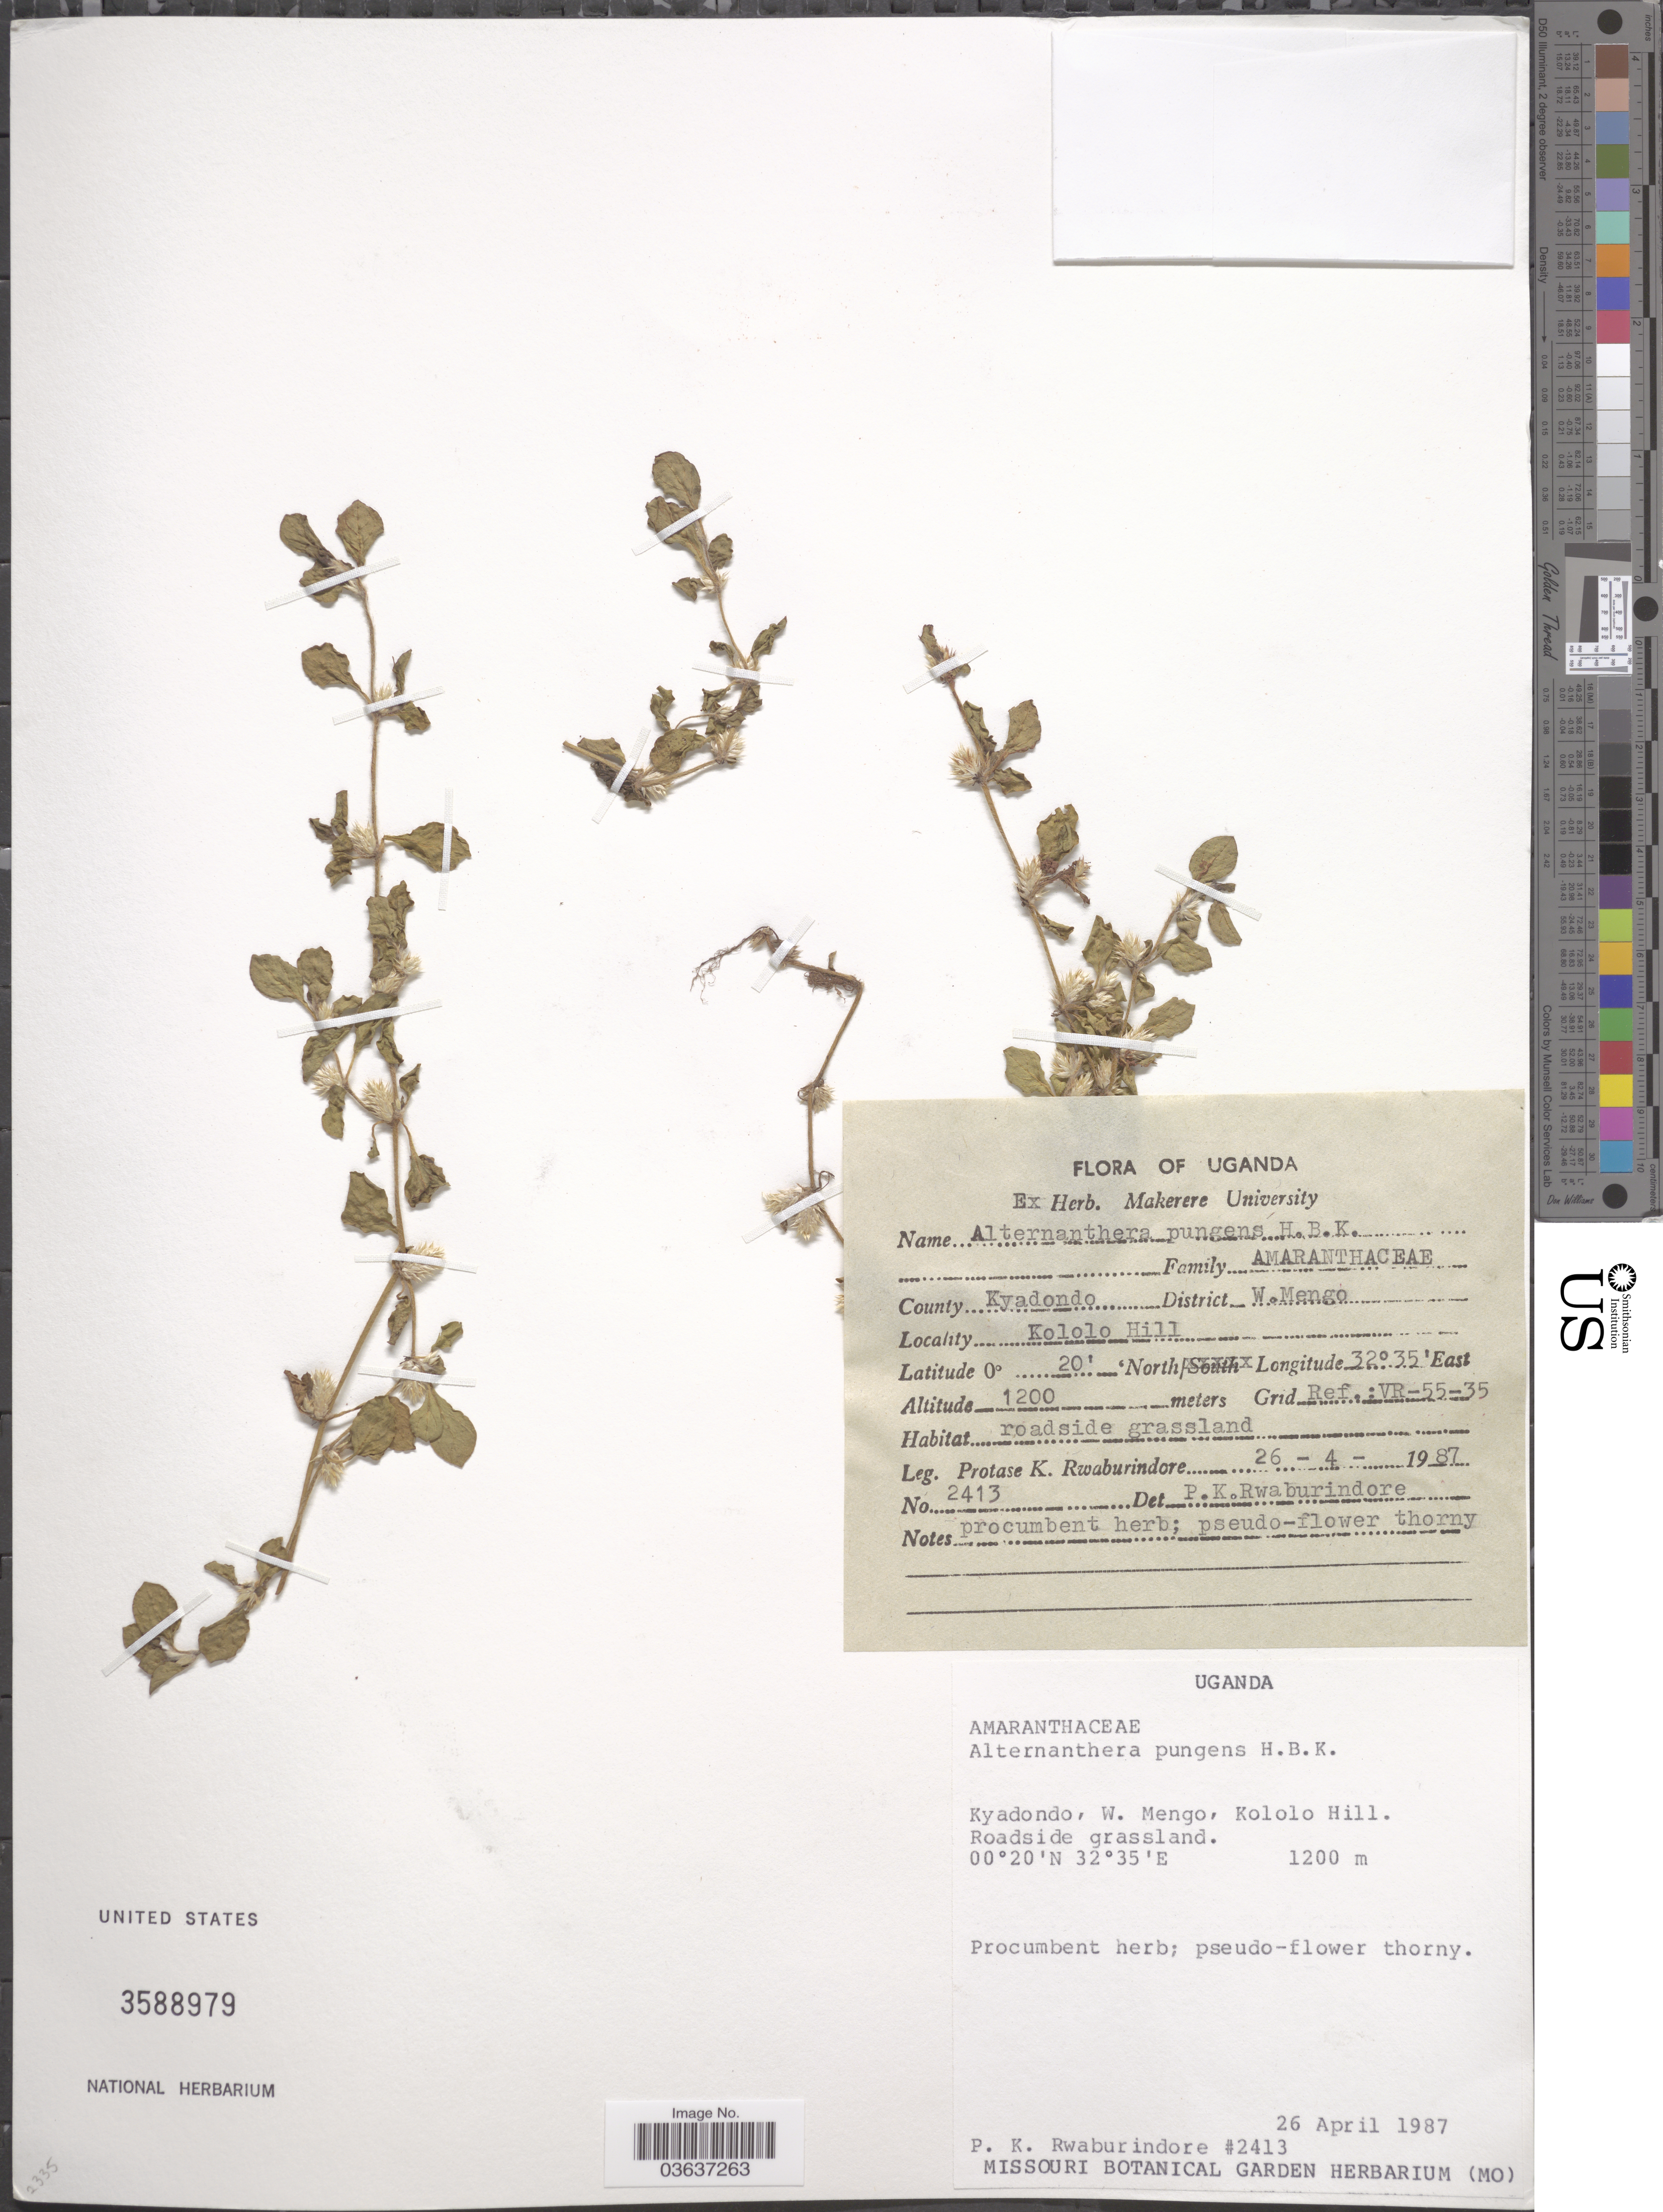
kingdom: Plantae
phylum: Tracheophyta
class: Magnoliopsida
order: Caryophyllales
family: Amaranthaceae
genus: Alternanthera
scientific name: Alternanthera pungens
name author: Kunth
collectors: P. Rwaburindore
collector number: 2413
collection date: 1987-04-26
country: Uganda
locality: County Kyadondo. District W. Mengo. Kololo Hill.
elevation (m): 1200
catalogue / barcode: US 3588979